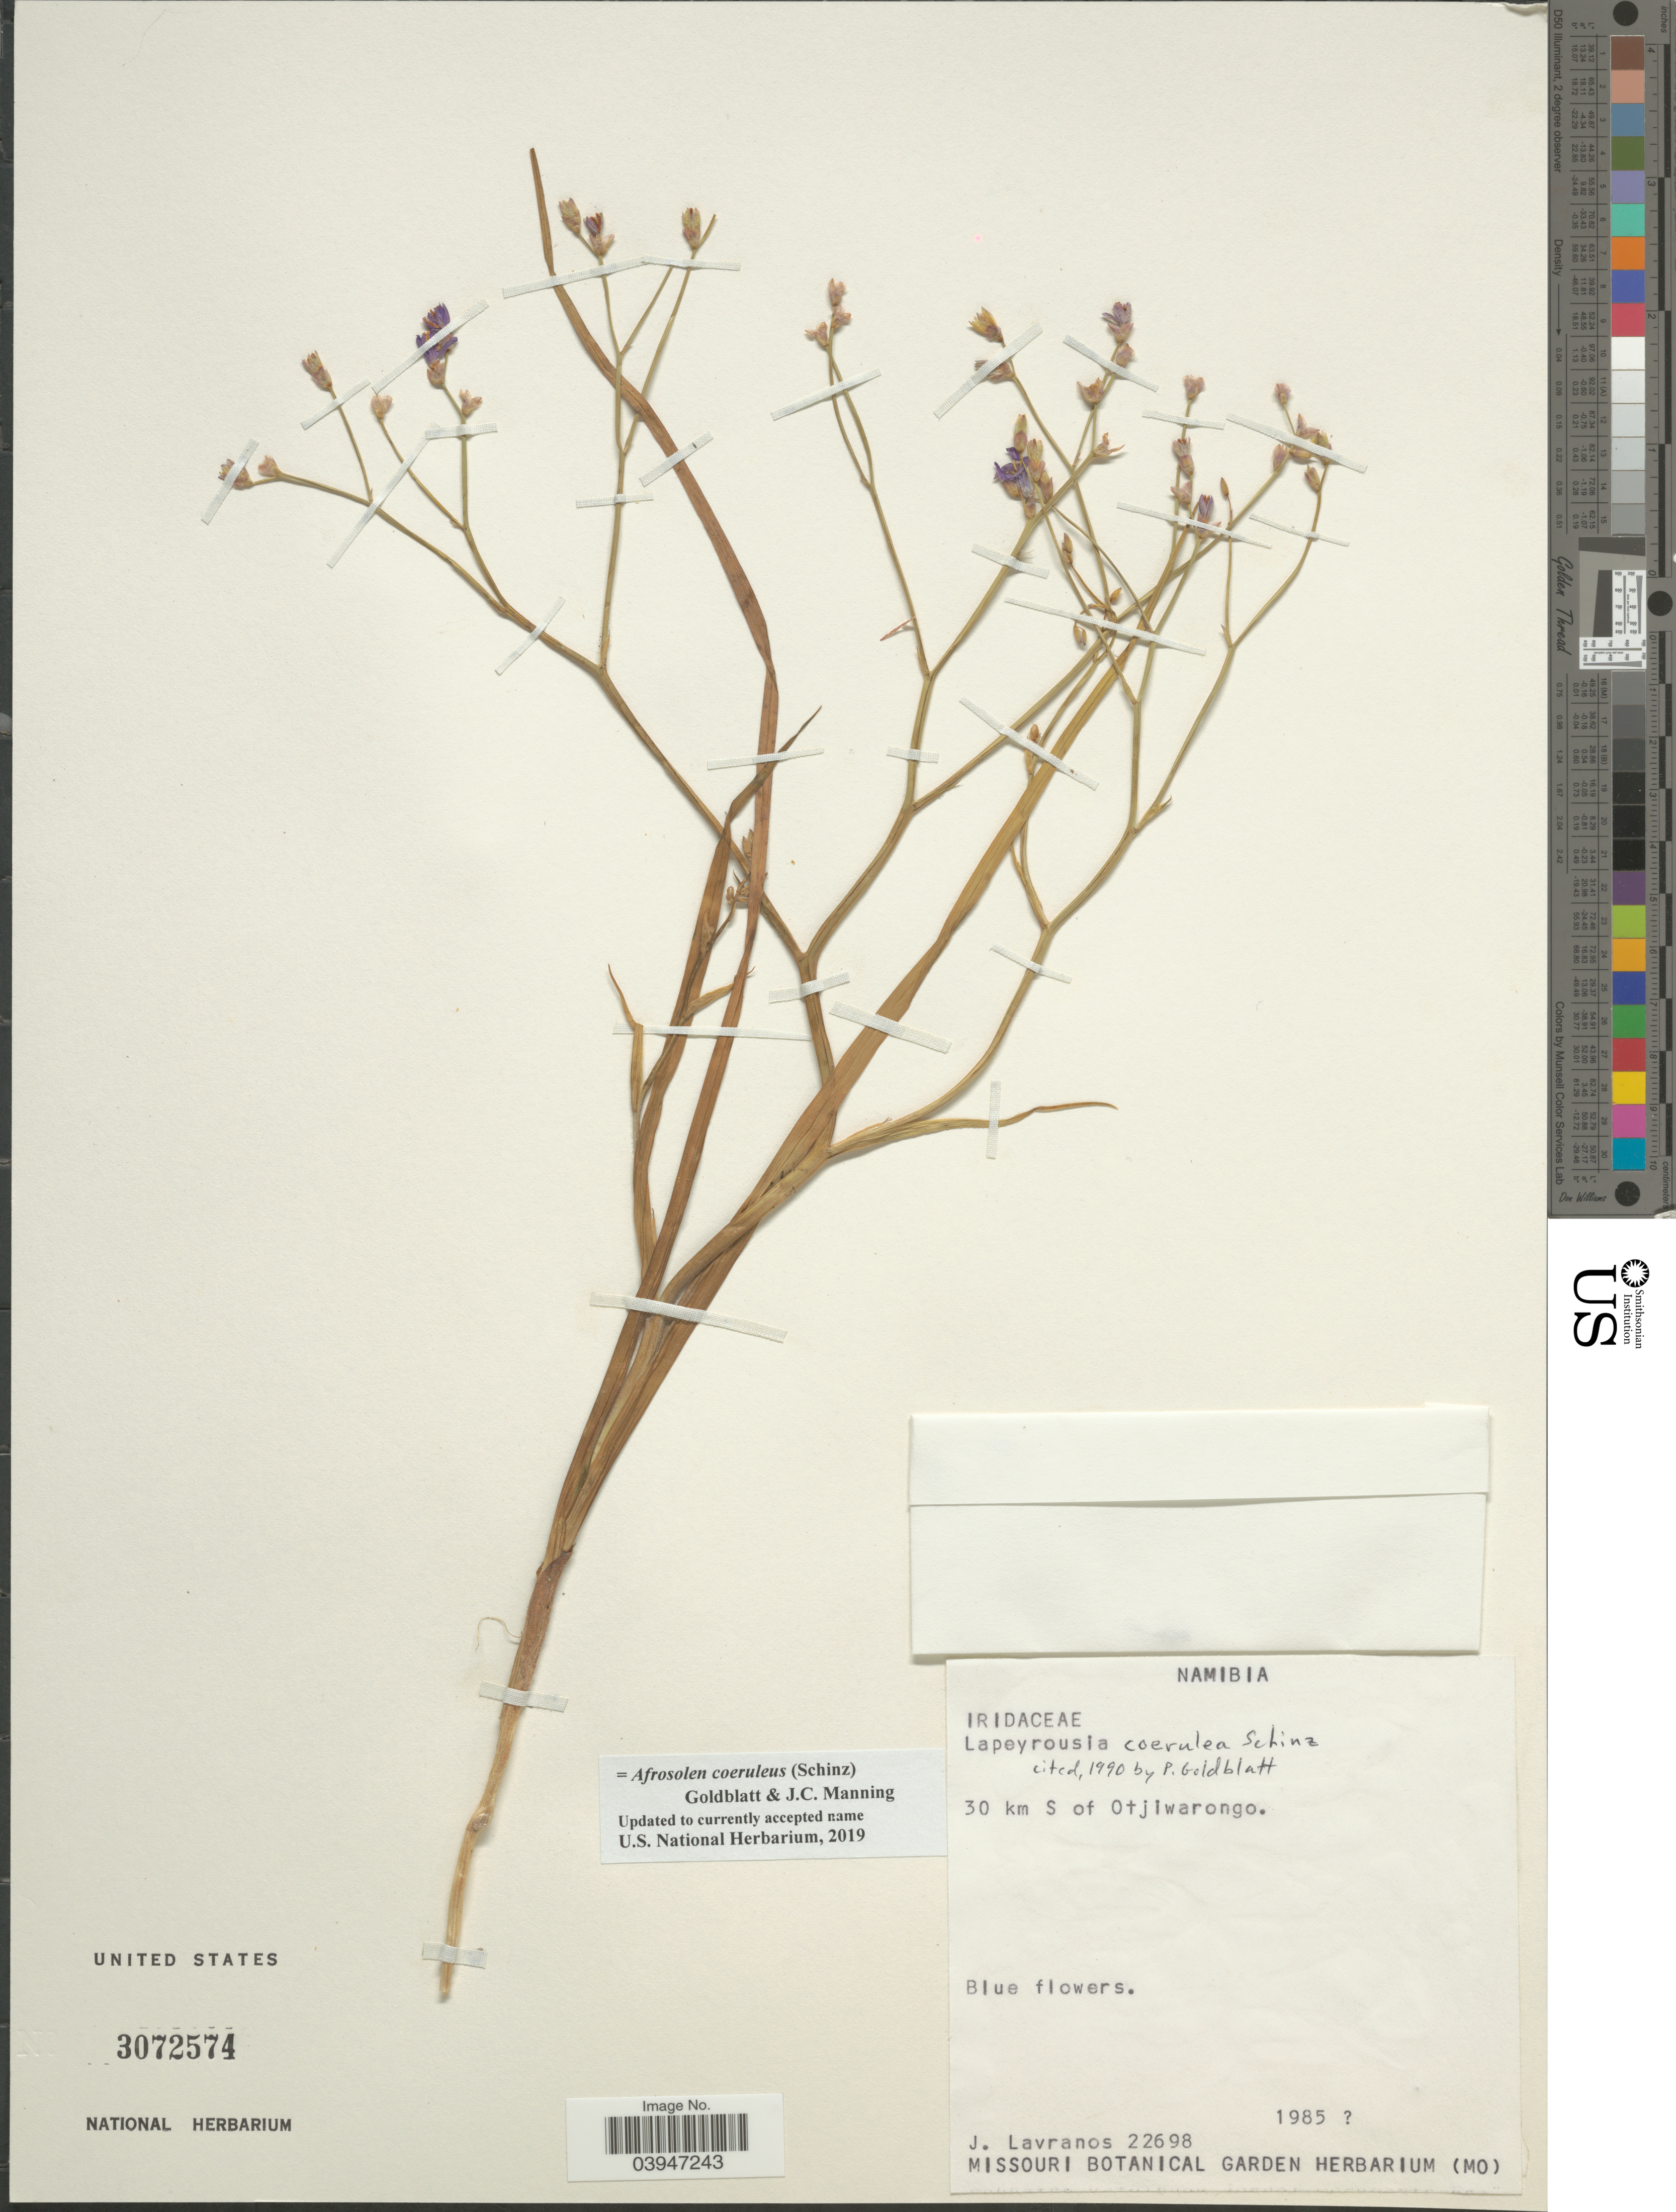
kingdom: Plantae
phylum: Tracheophyta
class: Liliopsida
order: Asparagales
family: Iridaceae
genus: Afrosolen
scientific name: Afrosolen coeruleus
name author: (Schinz) Goldblatt & J.C. Manning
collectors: J. Lavranos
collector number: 22698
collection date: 1985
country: Namibia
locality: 30 km S of Otjiwarongo.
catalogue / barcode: US 3072574